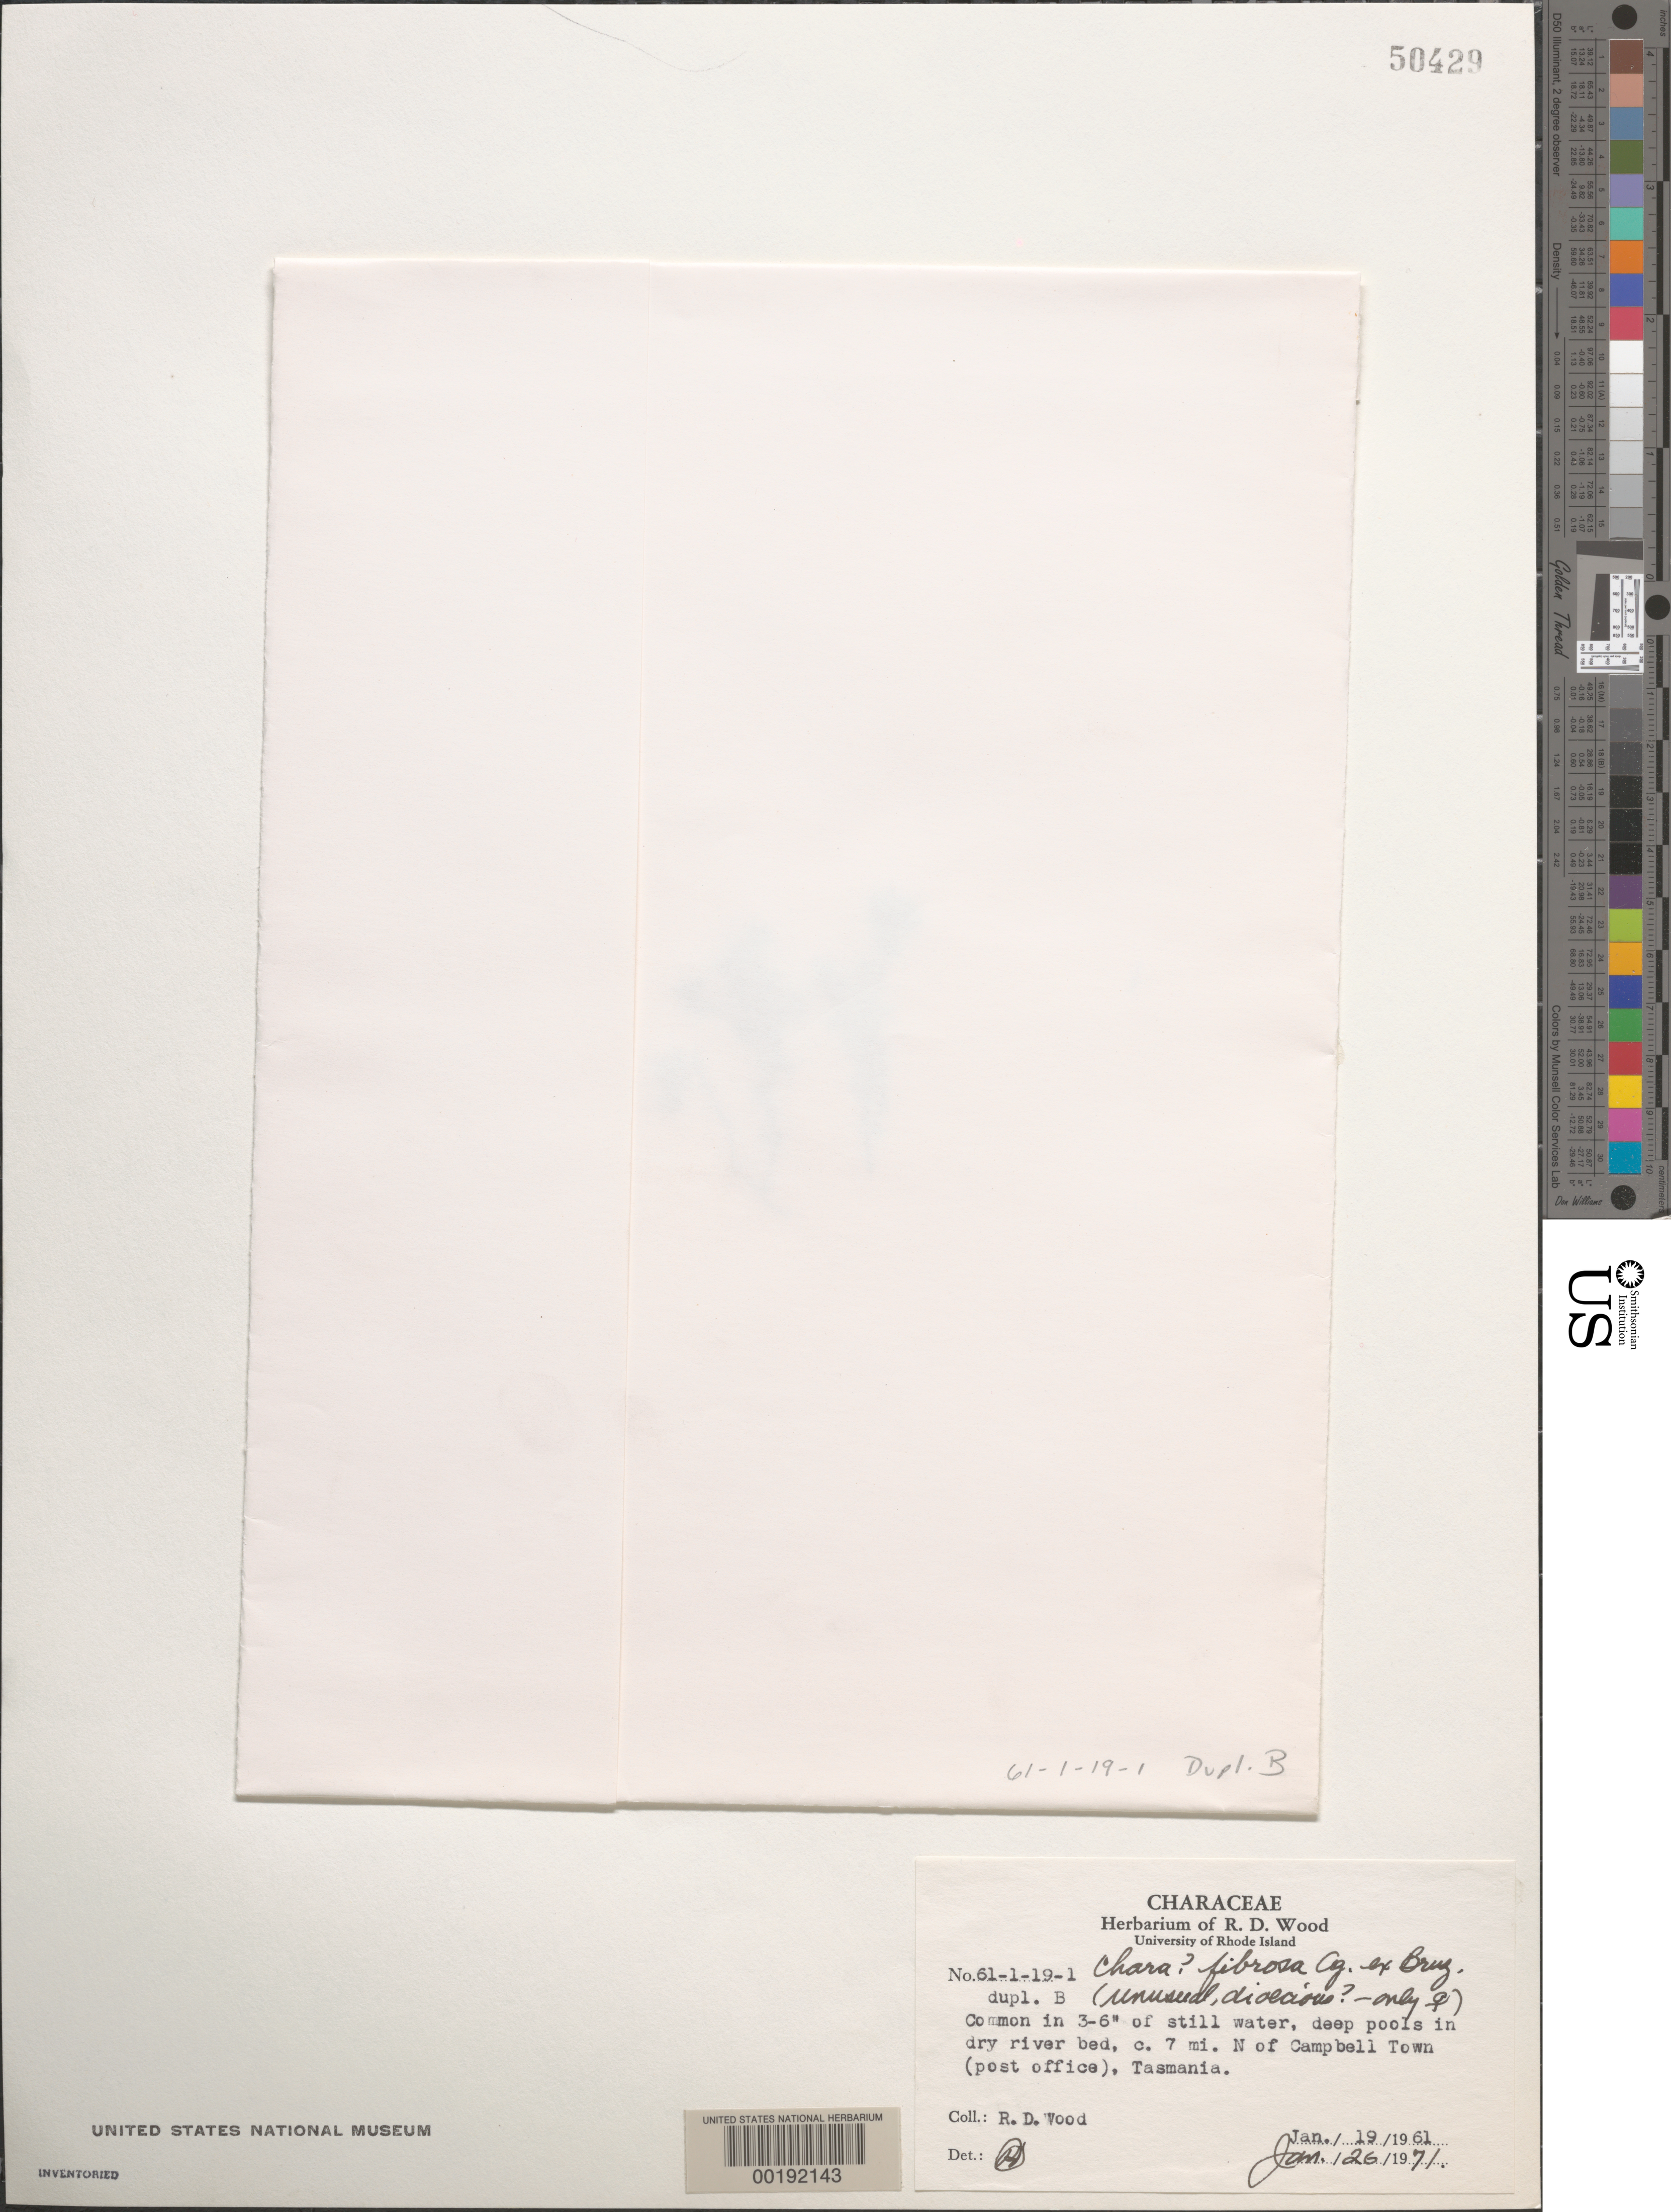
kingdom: Plantae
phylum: Charophyta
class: Charophyceae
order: Charales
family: Characeae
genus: Chara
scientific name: Chara fibrosa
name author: C. Agardh ex Bruzelius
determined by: Wood, R. D.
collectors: R. Wood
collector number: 61-1-19-1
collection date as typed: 19 Jan 1961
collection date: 1961-01-19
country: Australia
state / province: Tasmania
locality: Ca. 7 miles north of Campbell Town Post Office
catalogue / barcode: US 50429